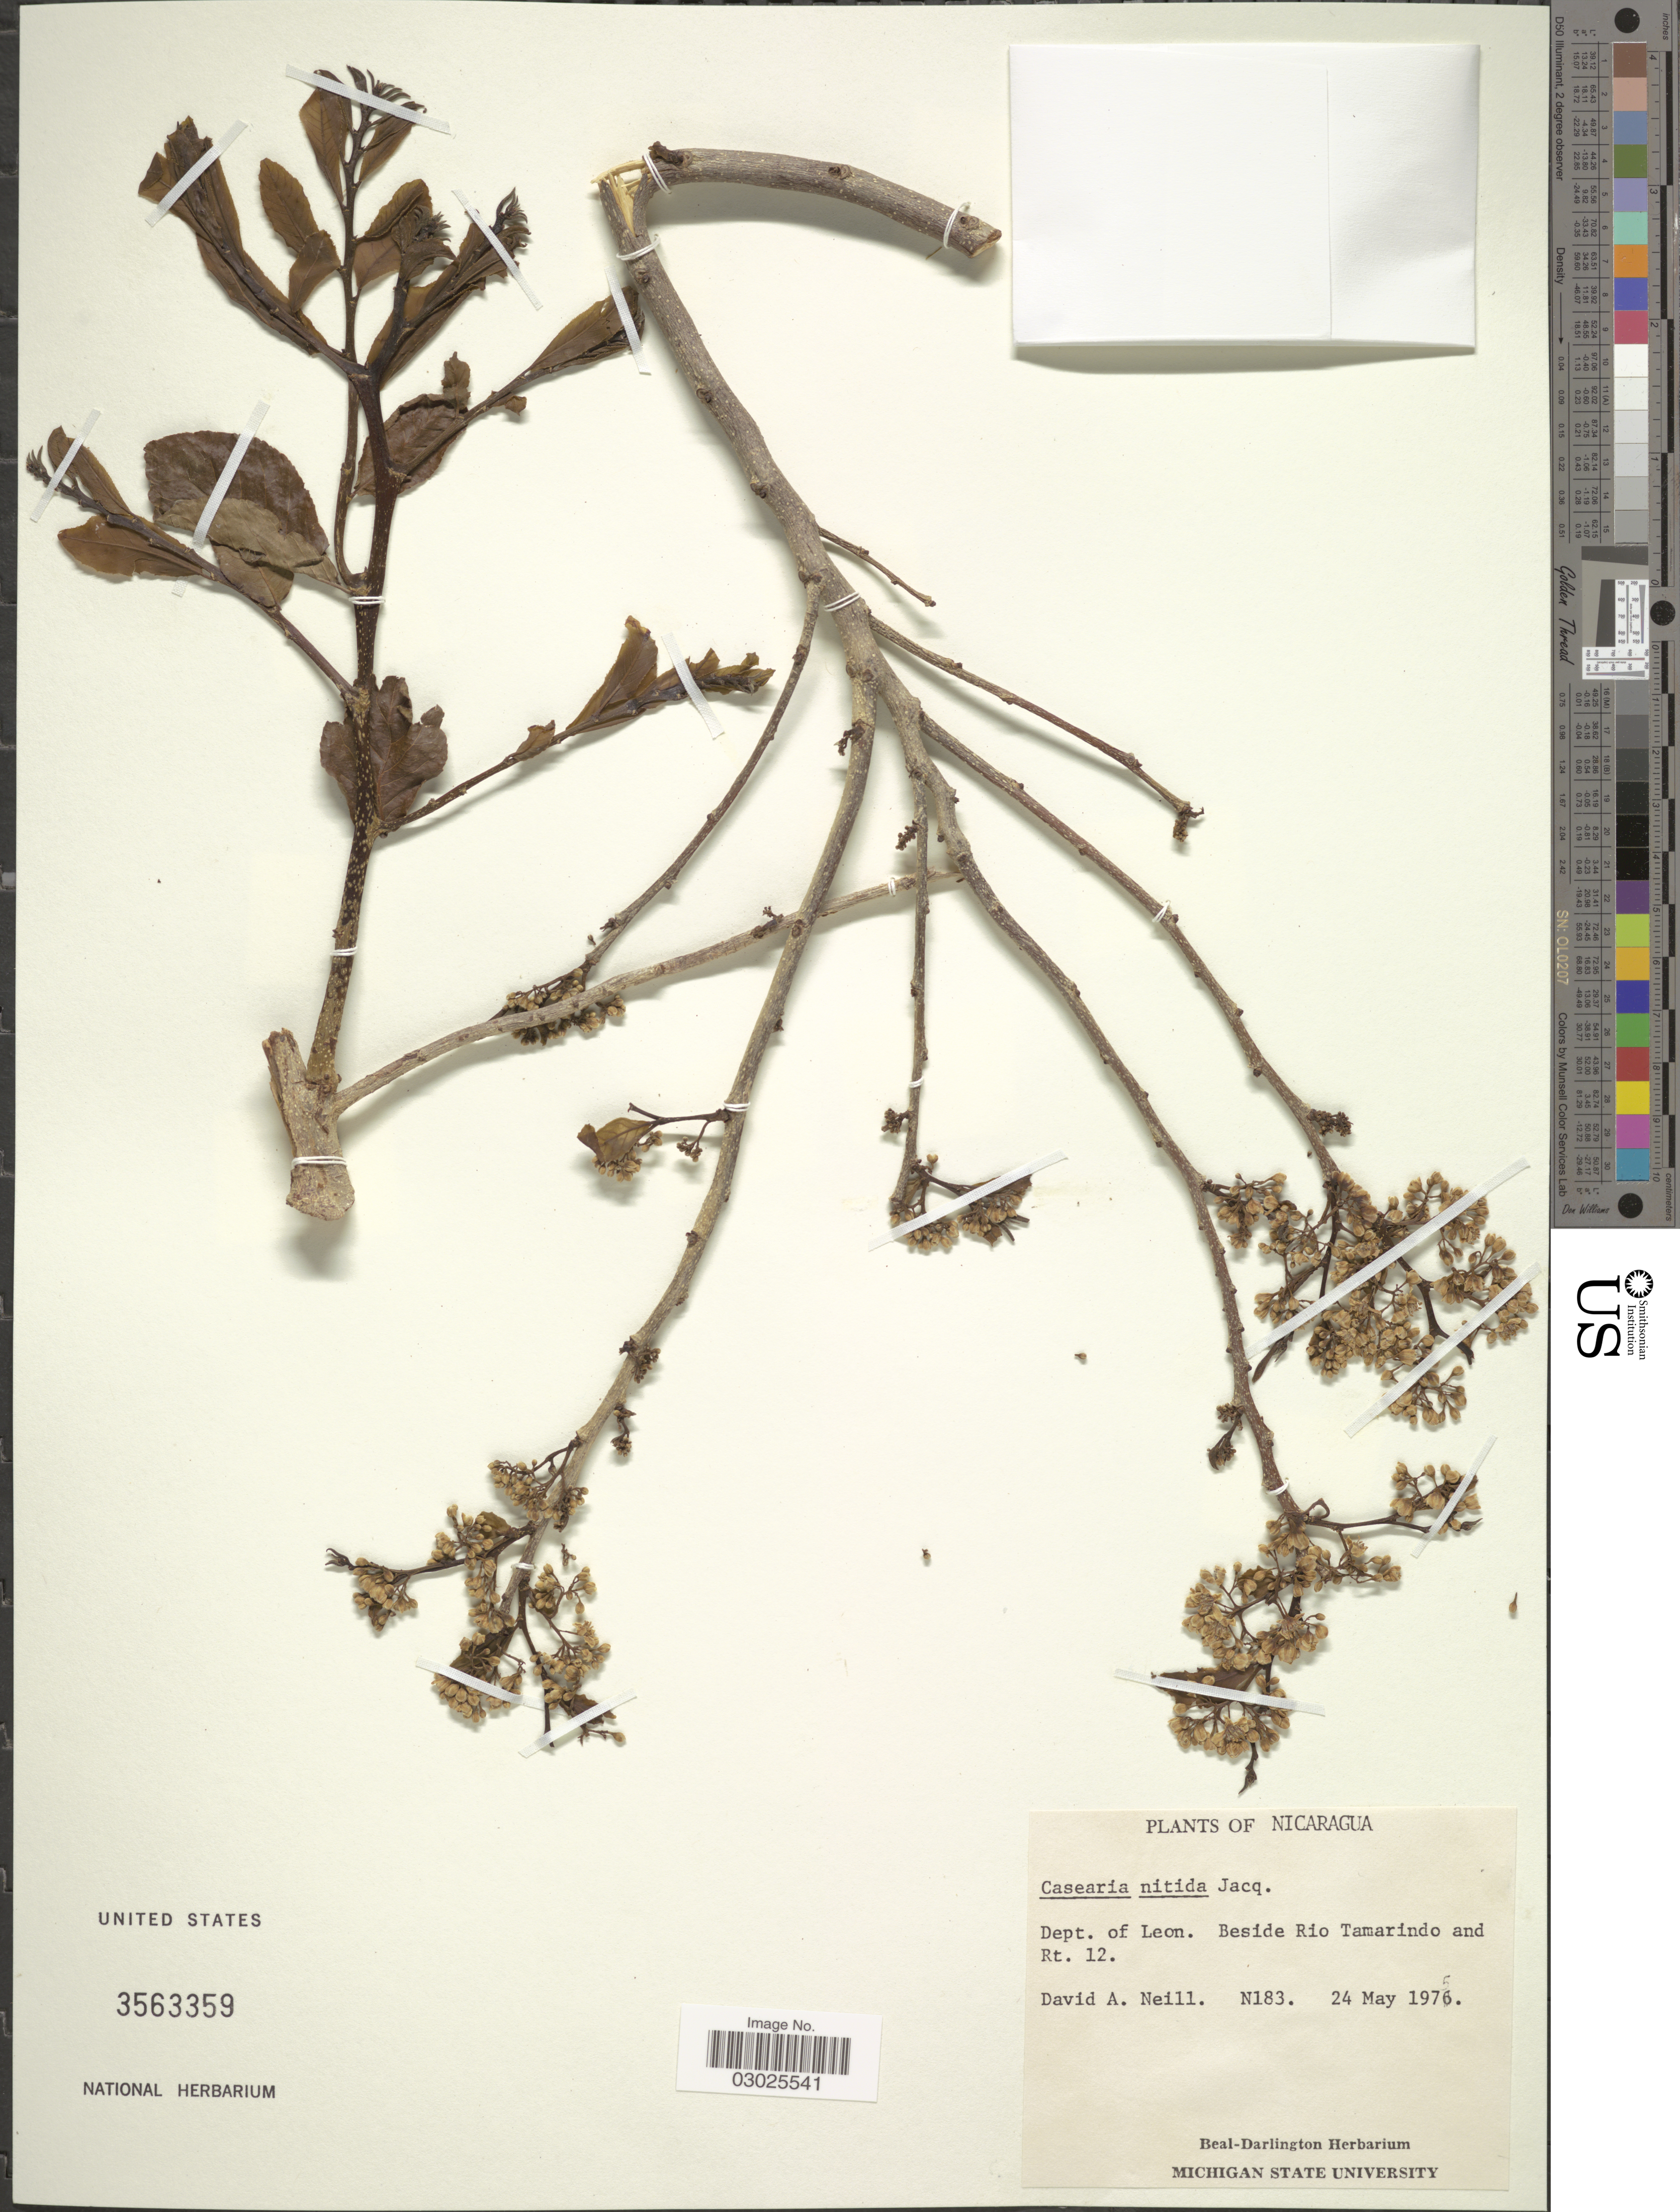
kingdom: Plantae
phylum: Tracheophyta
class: Magnoliopsida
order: Malpighiales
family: Salicaceae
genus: Casearia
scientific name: Casearia corymbosa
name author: Kunth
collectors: D. A. Neill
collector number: N183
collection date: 1975-05-24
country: Nicaragua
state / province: Leon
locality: Dept. of Leon. beside Rio Tamarindo and Rt. 12.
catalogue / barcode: US 3563359